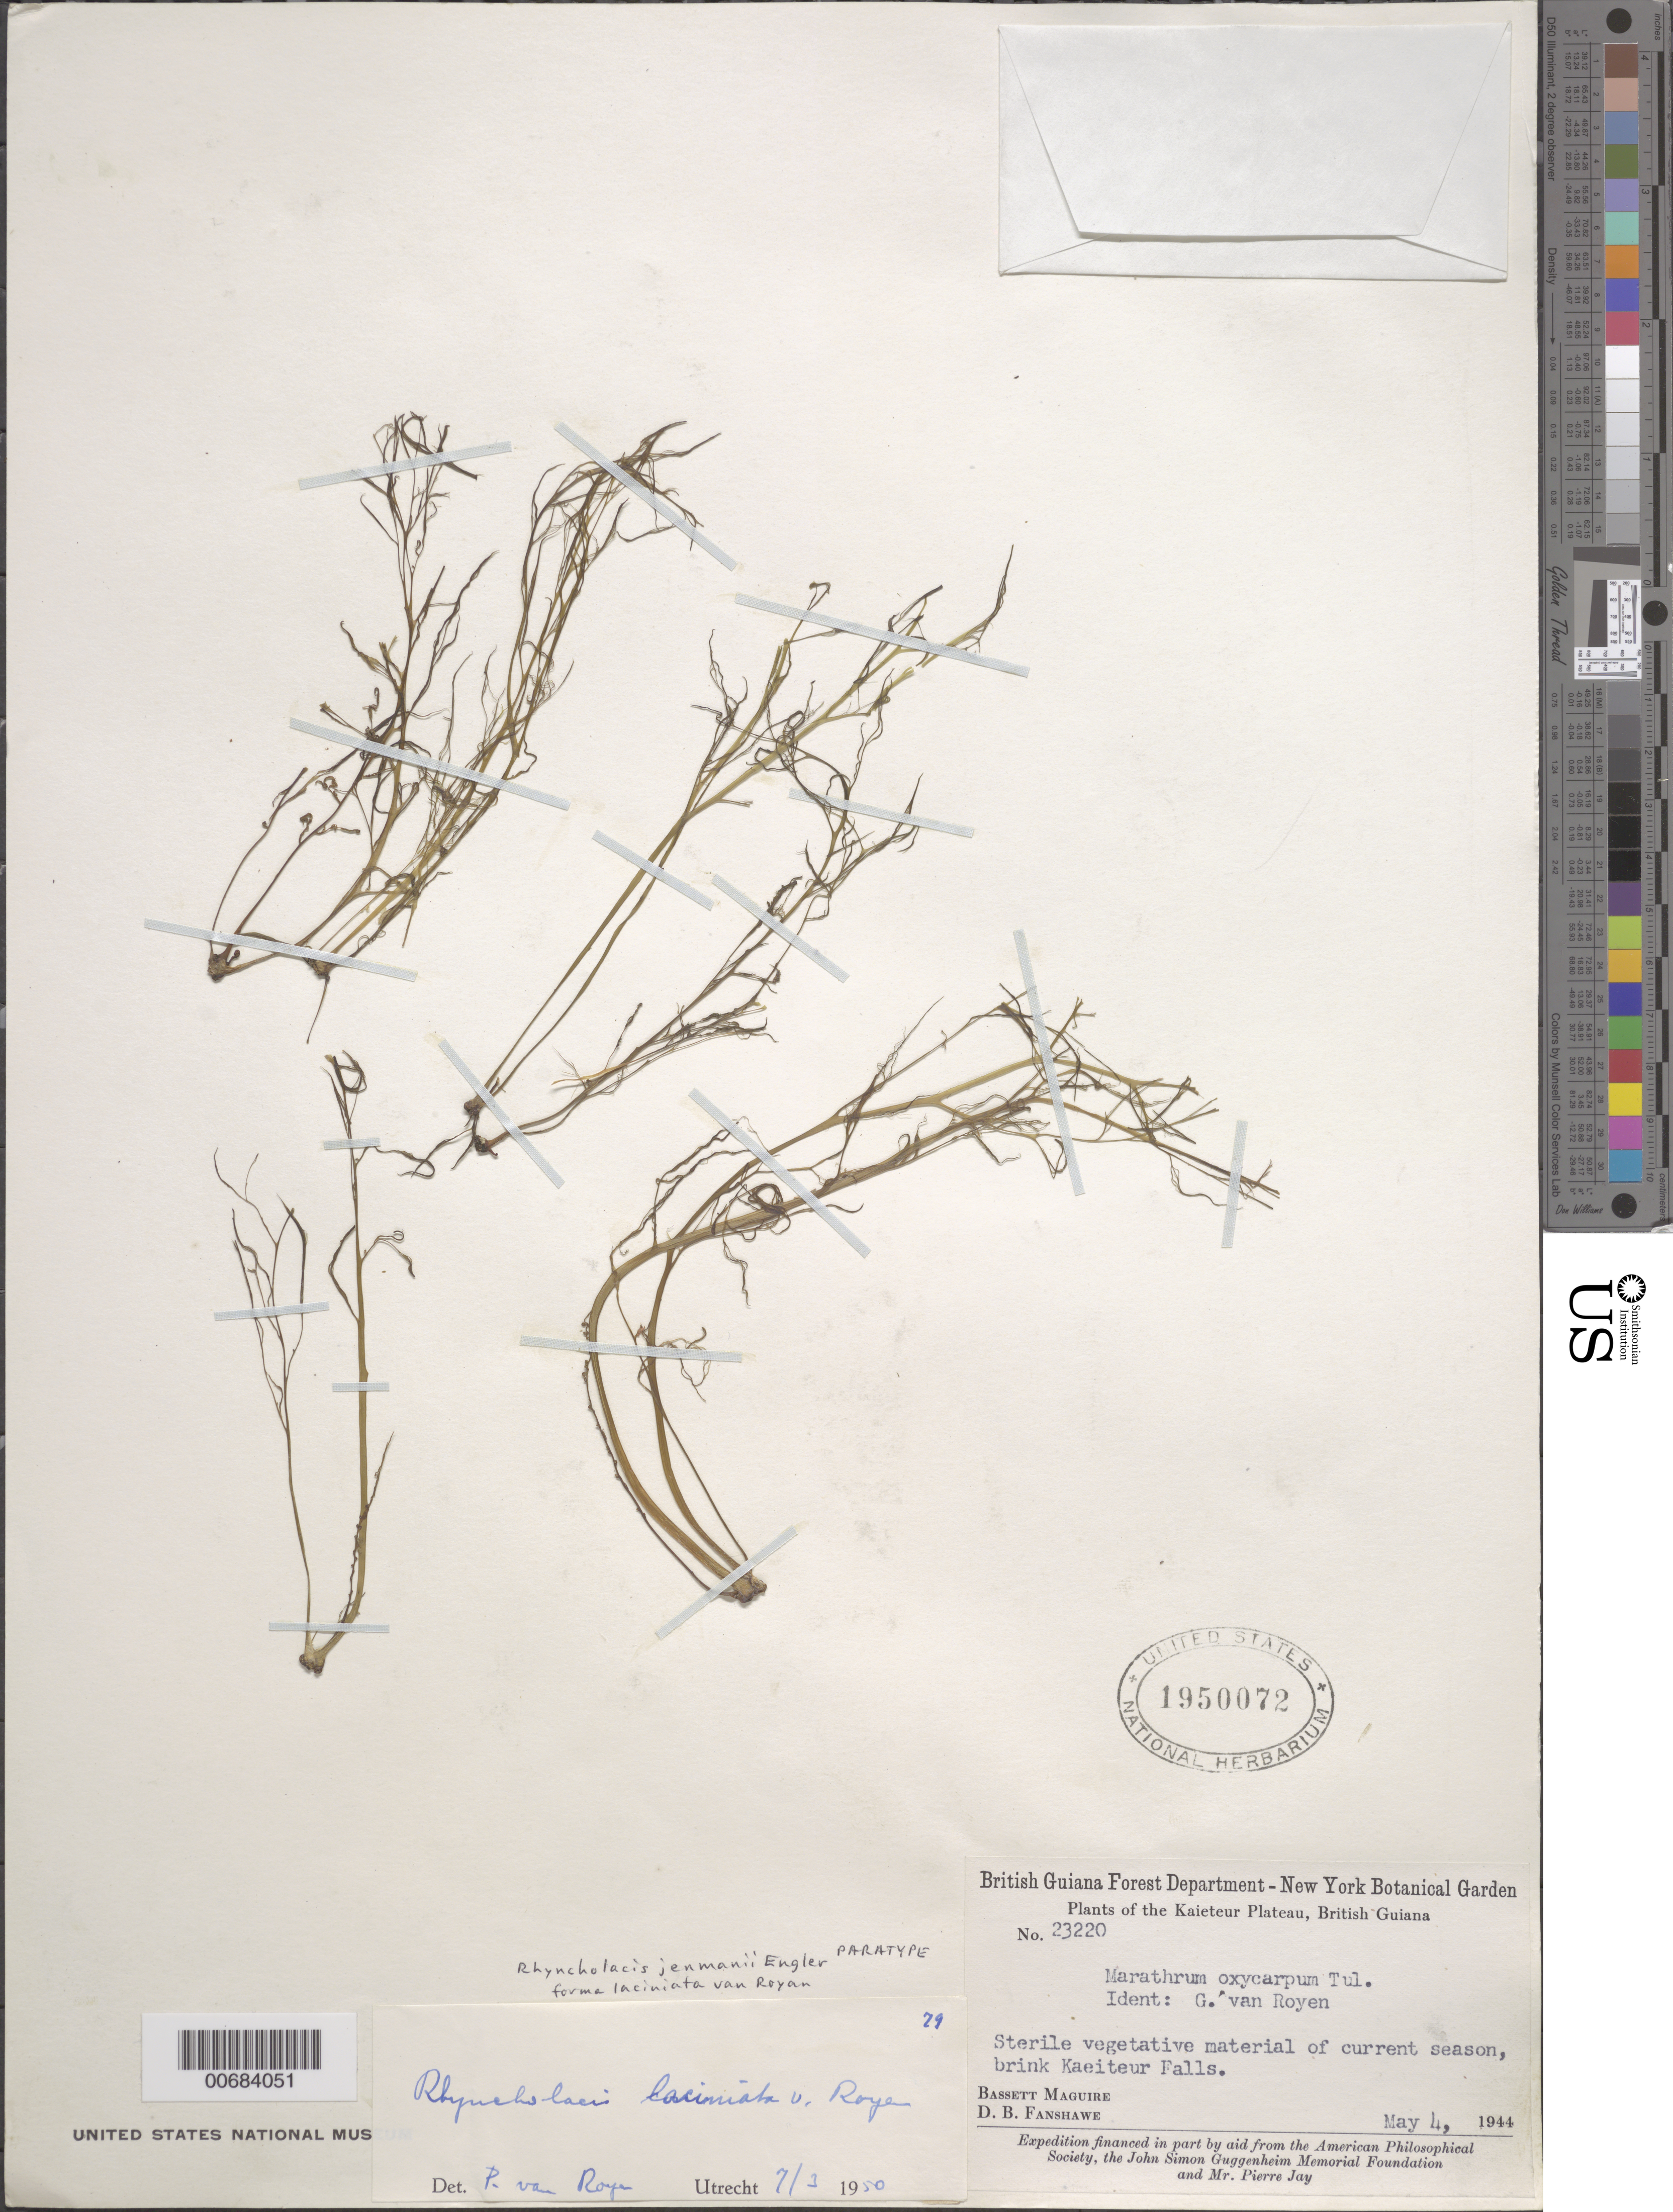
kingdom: Plantae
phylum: Tracheophyta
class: Magnoliopsida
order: Malpighiales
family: Podostemaceae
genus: Rhyncholacis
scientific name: Rhyncholacis jenmanii f. lacinata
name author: P. Royen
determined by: Royen, --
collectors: B. Maguire & D. B. Fanshawe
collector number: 23220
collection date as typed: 4-May-44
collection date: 1944-05-04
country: Guyana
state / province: Potaro-Siparuni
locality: Kaieteur Plateau, vic. of brink of Falls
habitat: Brink of Kaieteur Falls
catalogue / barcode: US 1950072